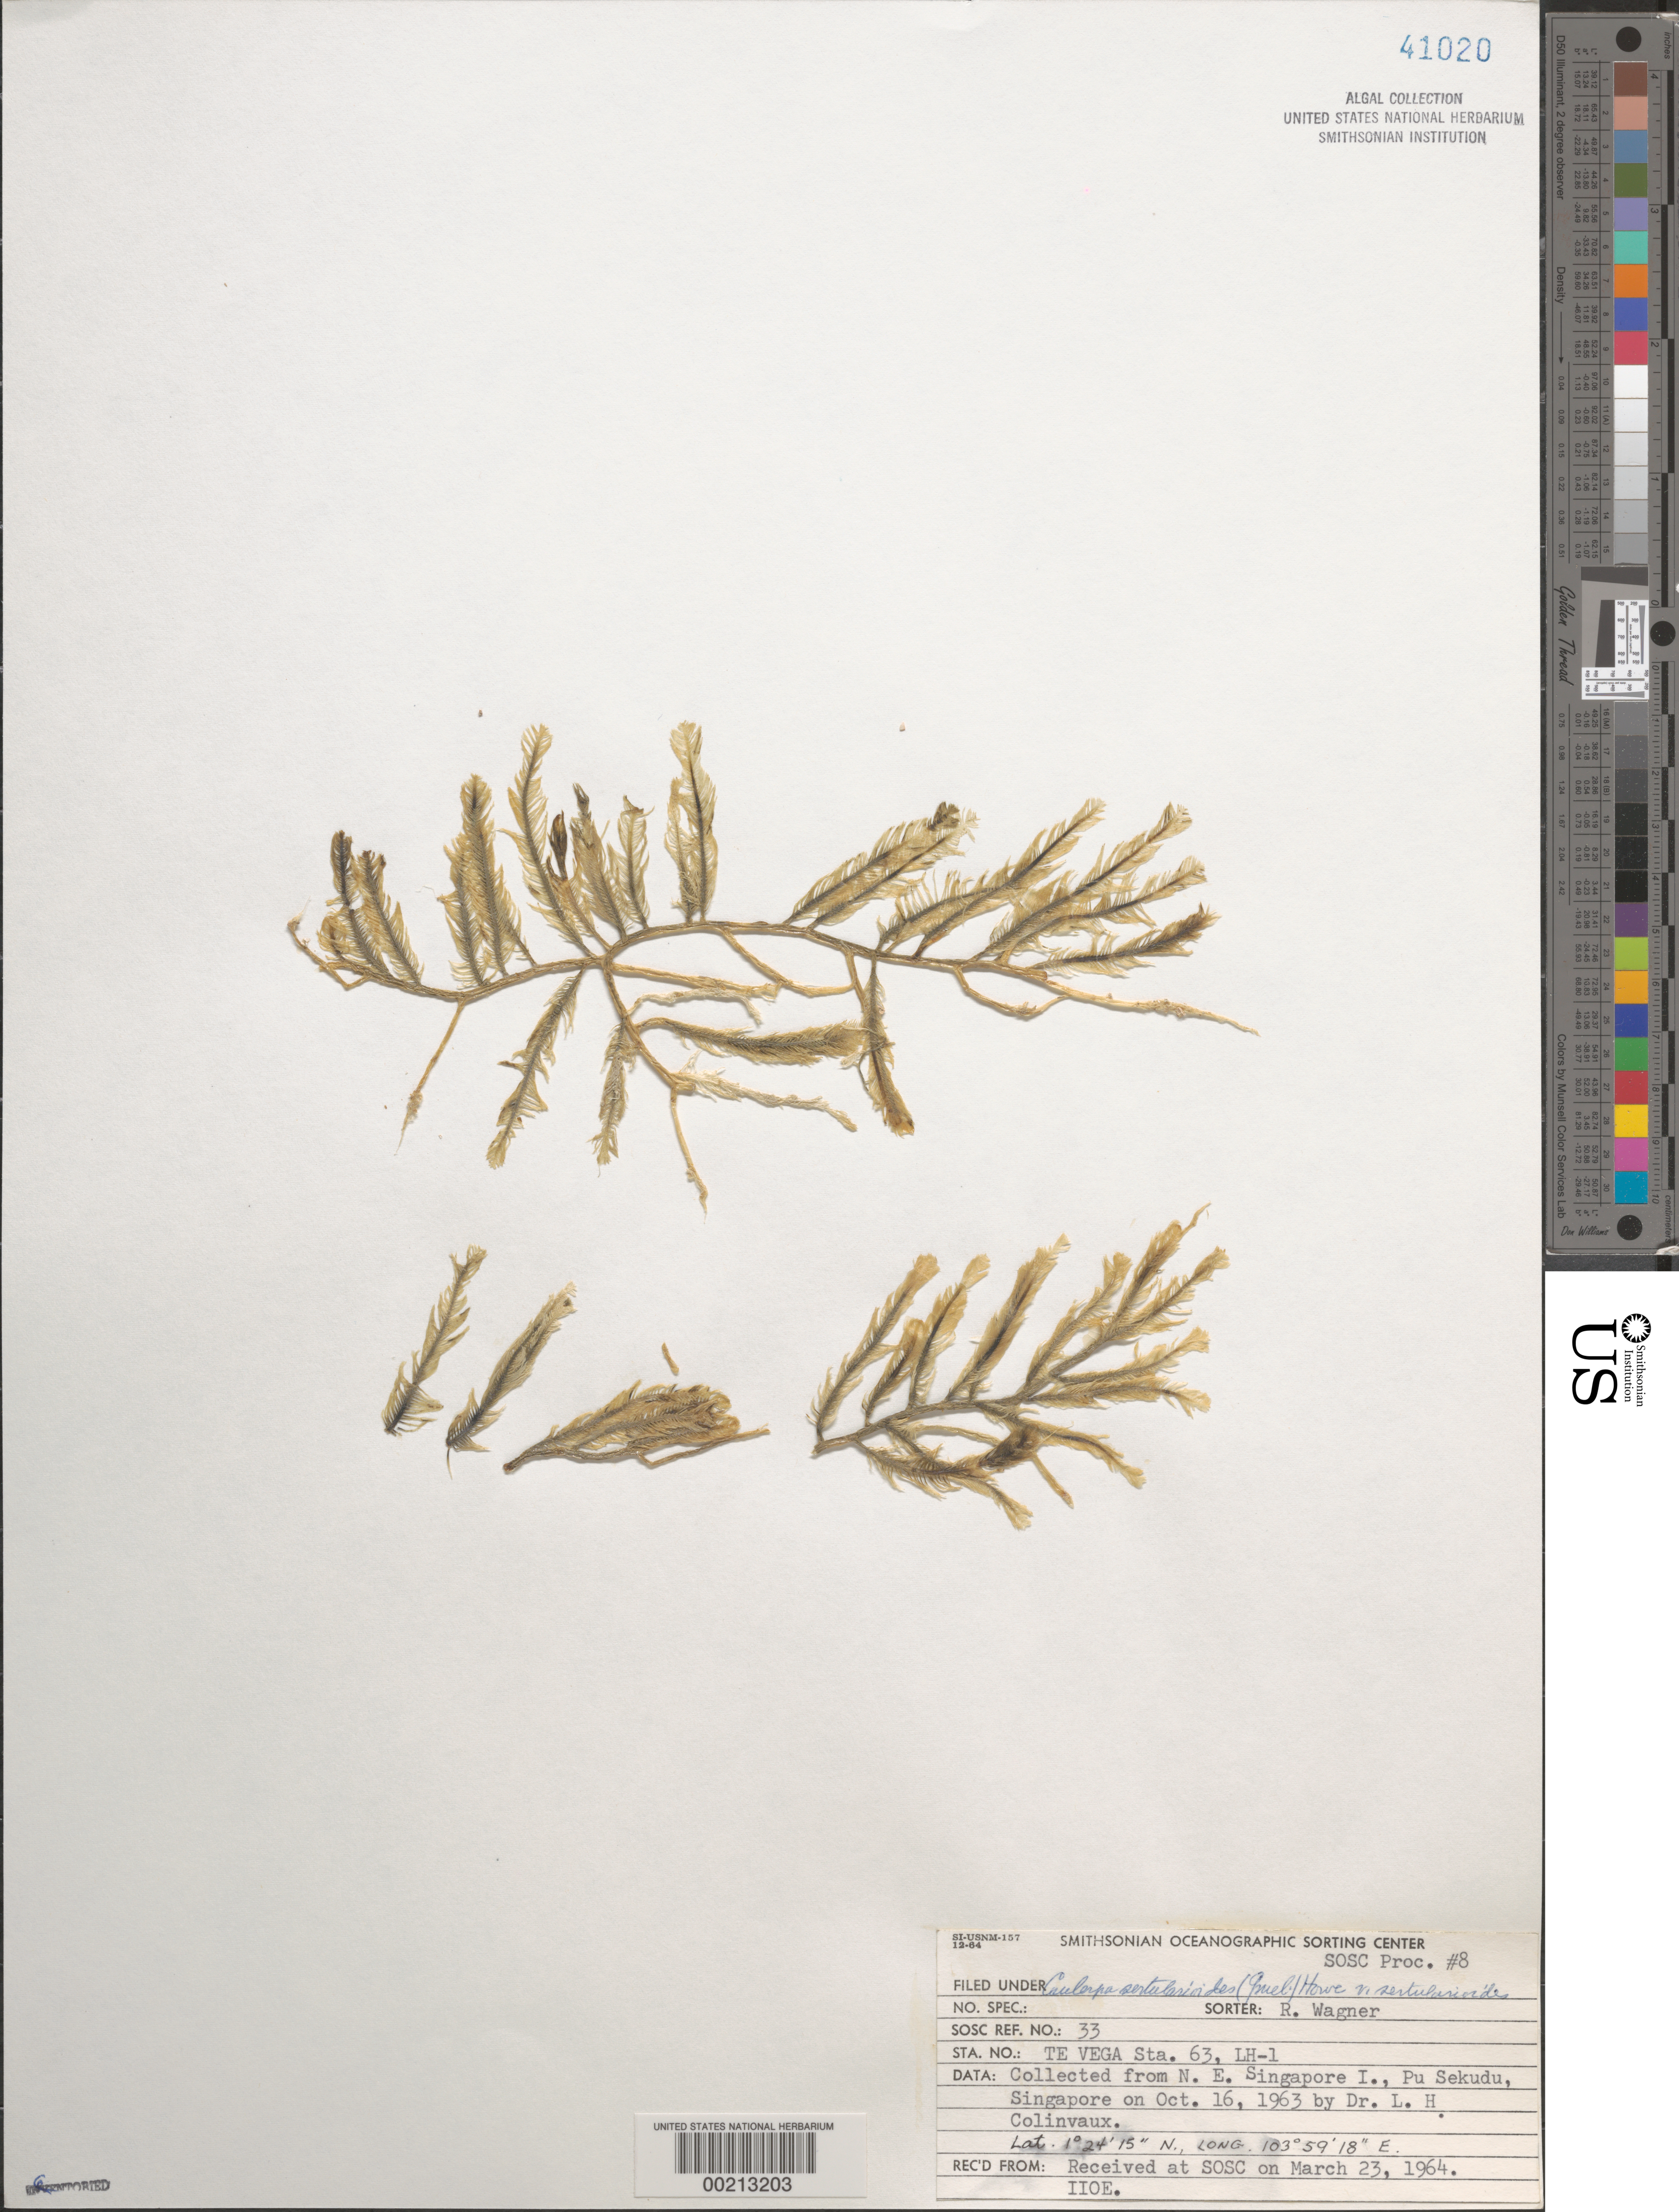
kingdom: Plantae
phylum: Chlorophyta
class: Ulvophyceae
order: Bryopsidales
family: Caulerpaceae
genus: Caulerpa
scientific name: Caulerpa sertularioides var. sertularioides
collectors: L. Hillis-Colinvaux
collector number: LH-1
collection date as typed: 16 Oct 1963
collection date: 1963-10-16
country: Singapore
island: Singapore Island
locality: Pu Sekudu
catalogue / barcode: US 41020